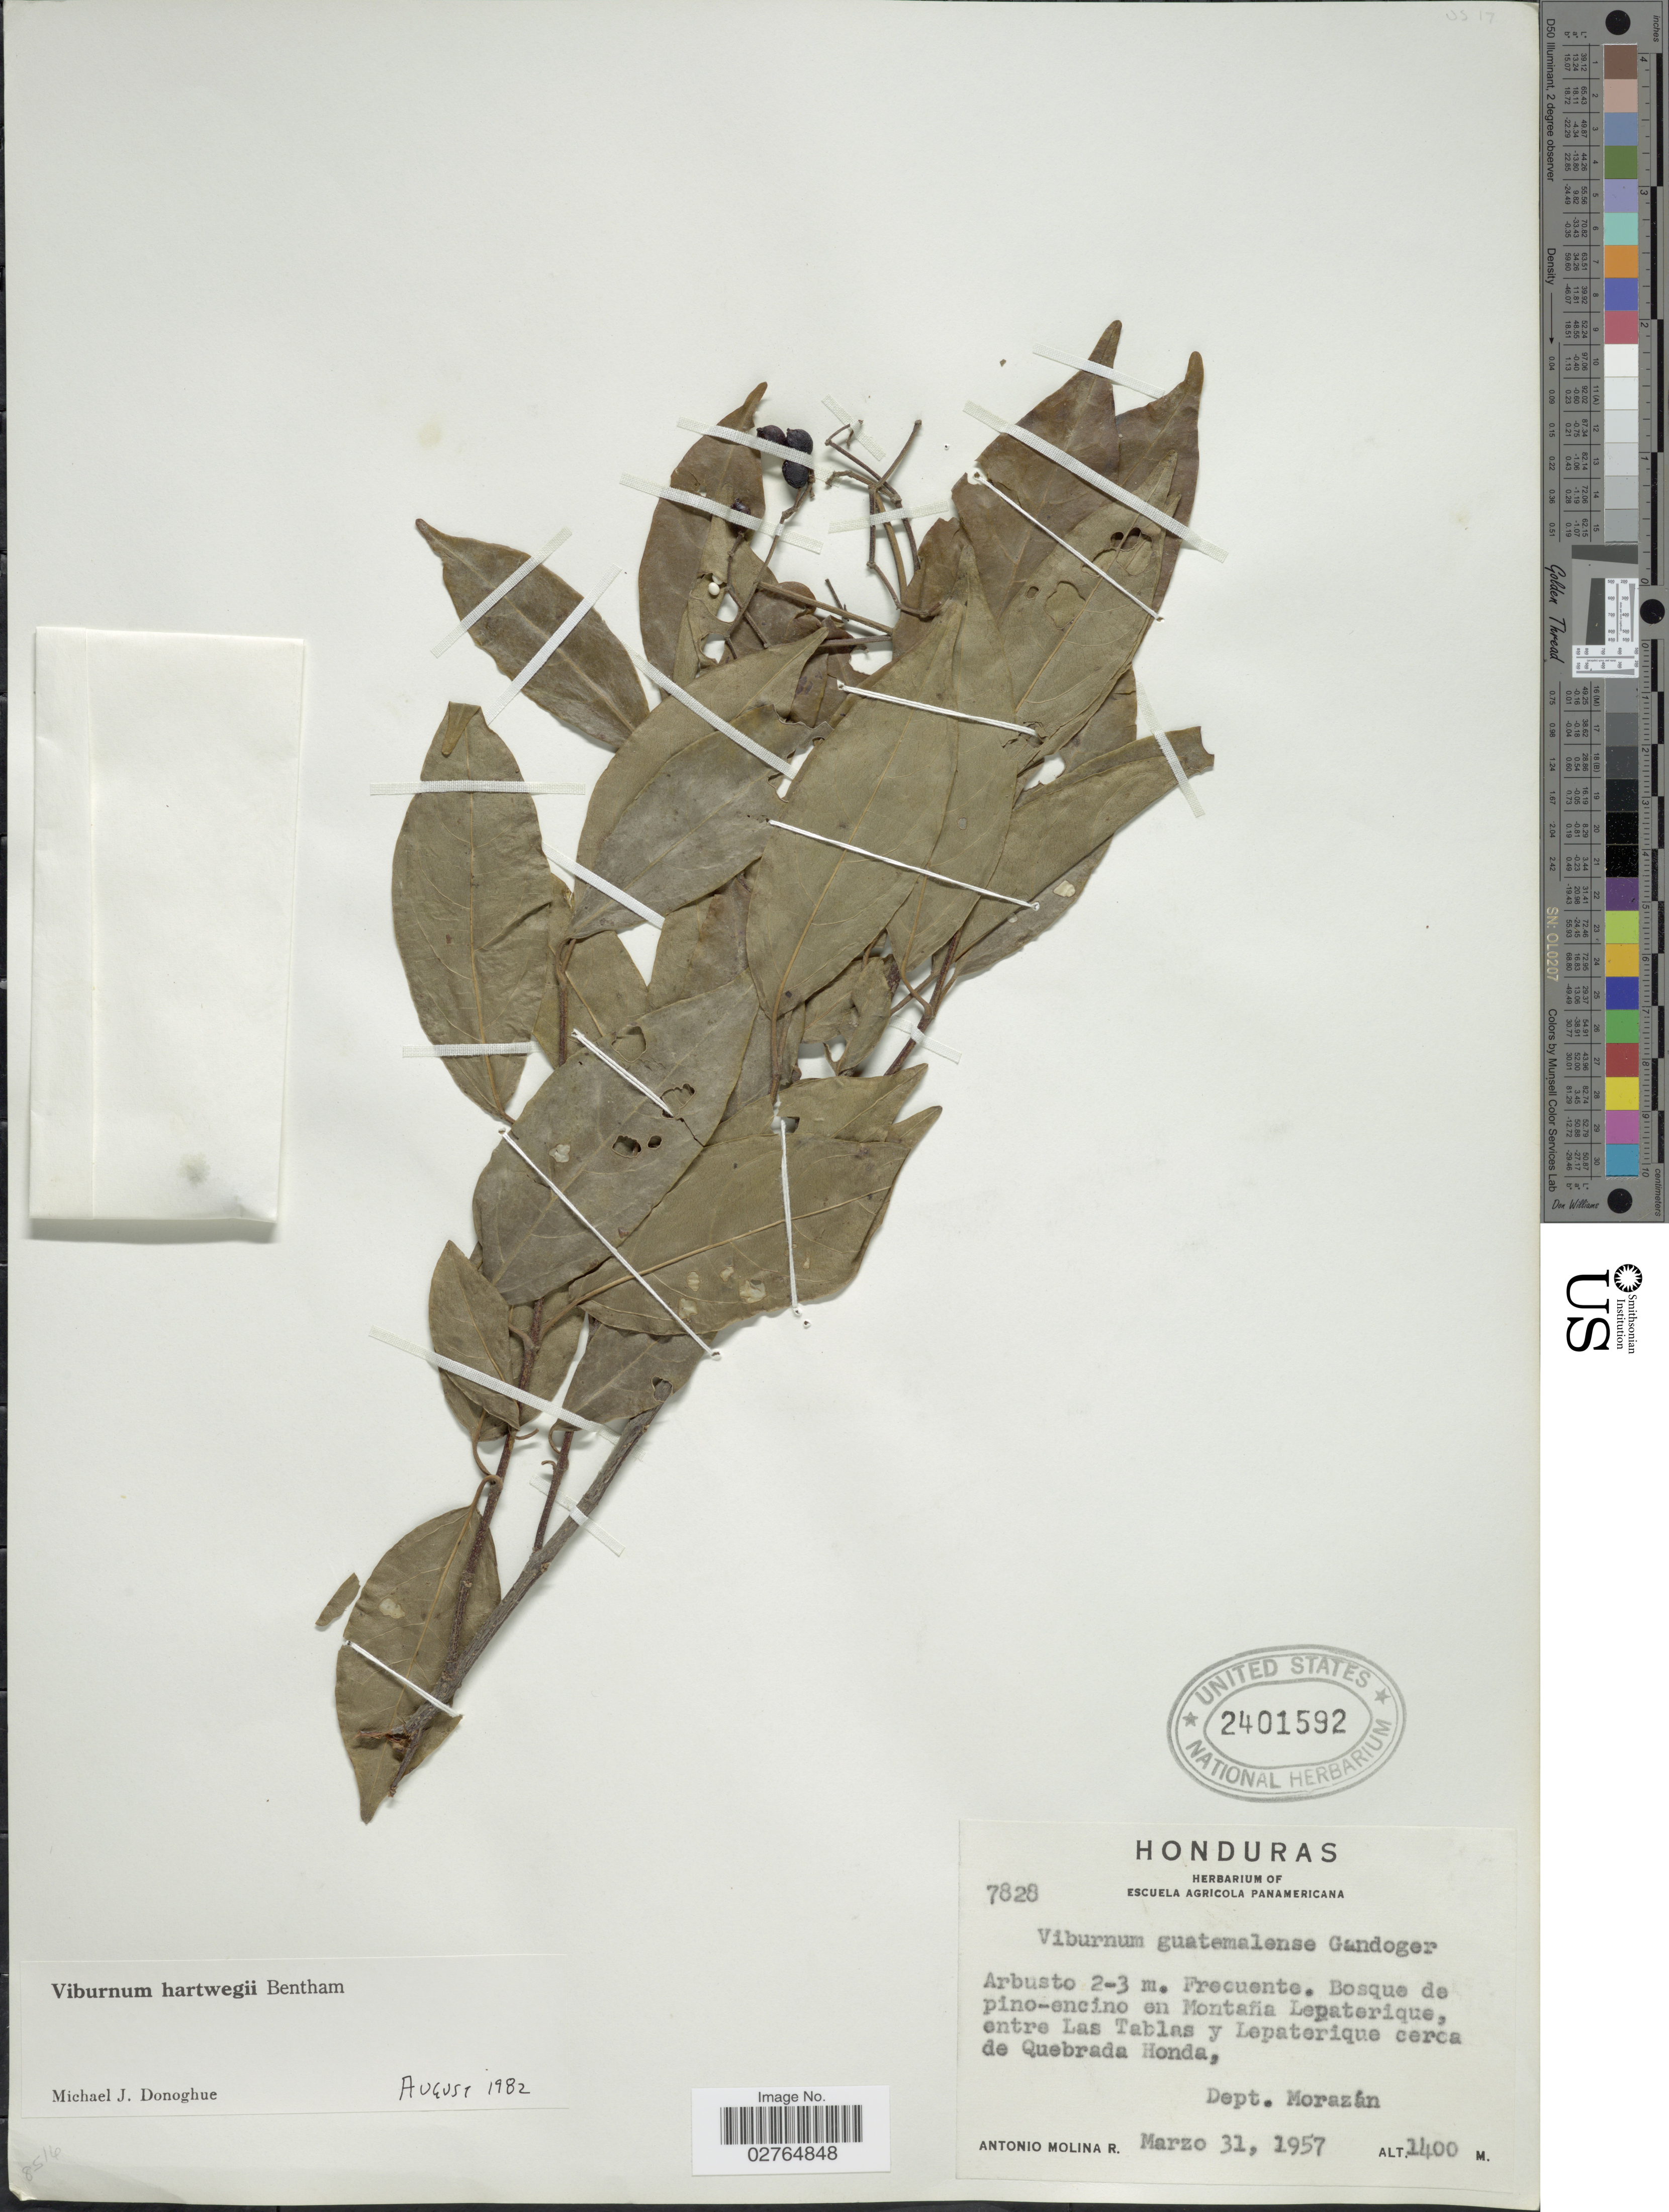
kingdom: Plantae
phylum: Tracheophyta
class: Magnoliopsida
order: Dipsacales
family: Viburnaceae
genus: Viburnum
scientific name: Viburnum hartwegii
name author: Benth.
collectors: A. Molina R.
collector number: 7828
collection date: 1957-03-31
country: Honduras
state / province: Fco. Morazán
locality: Bosque de pino-encino en Montaña Lepaterique, entre Las Tablas y Lepaterique cerca de Quebrada Honda. Dept. Morazán.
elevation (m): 1400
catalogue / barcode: US 2401592